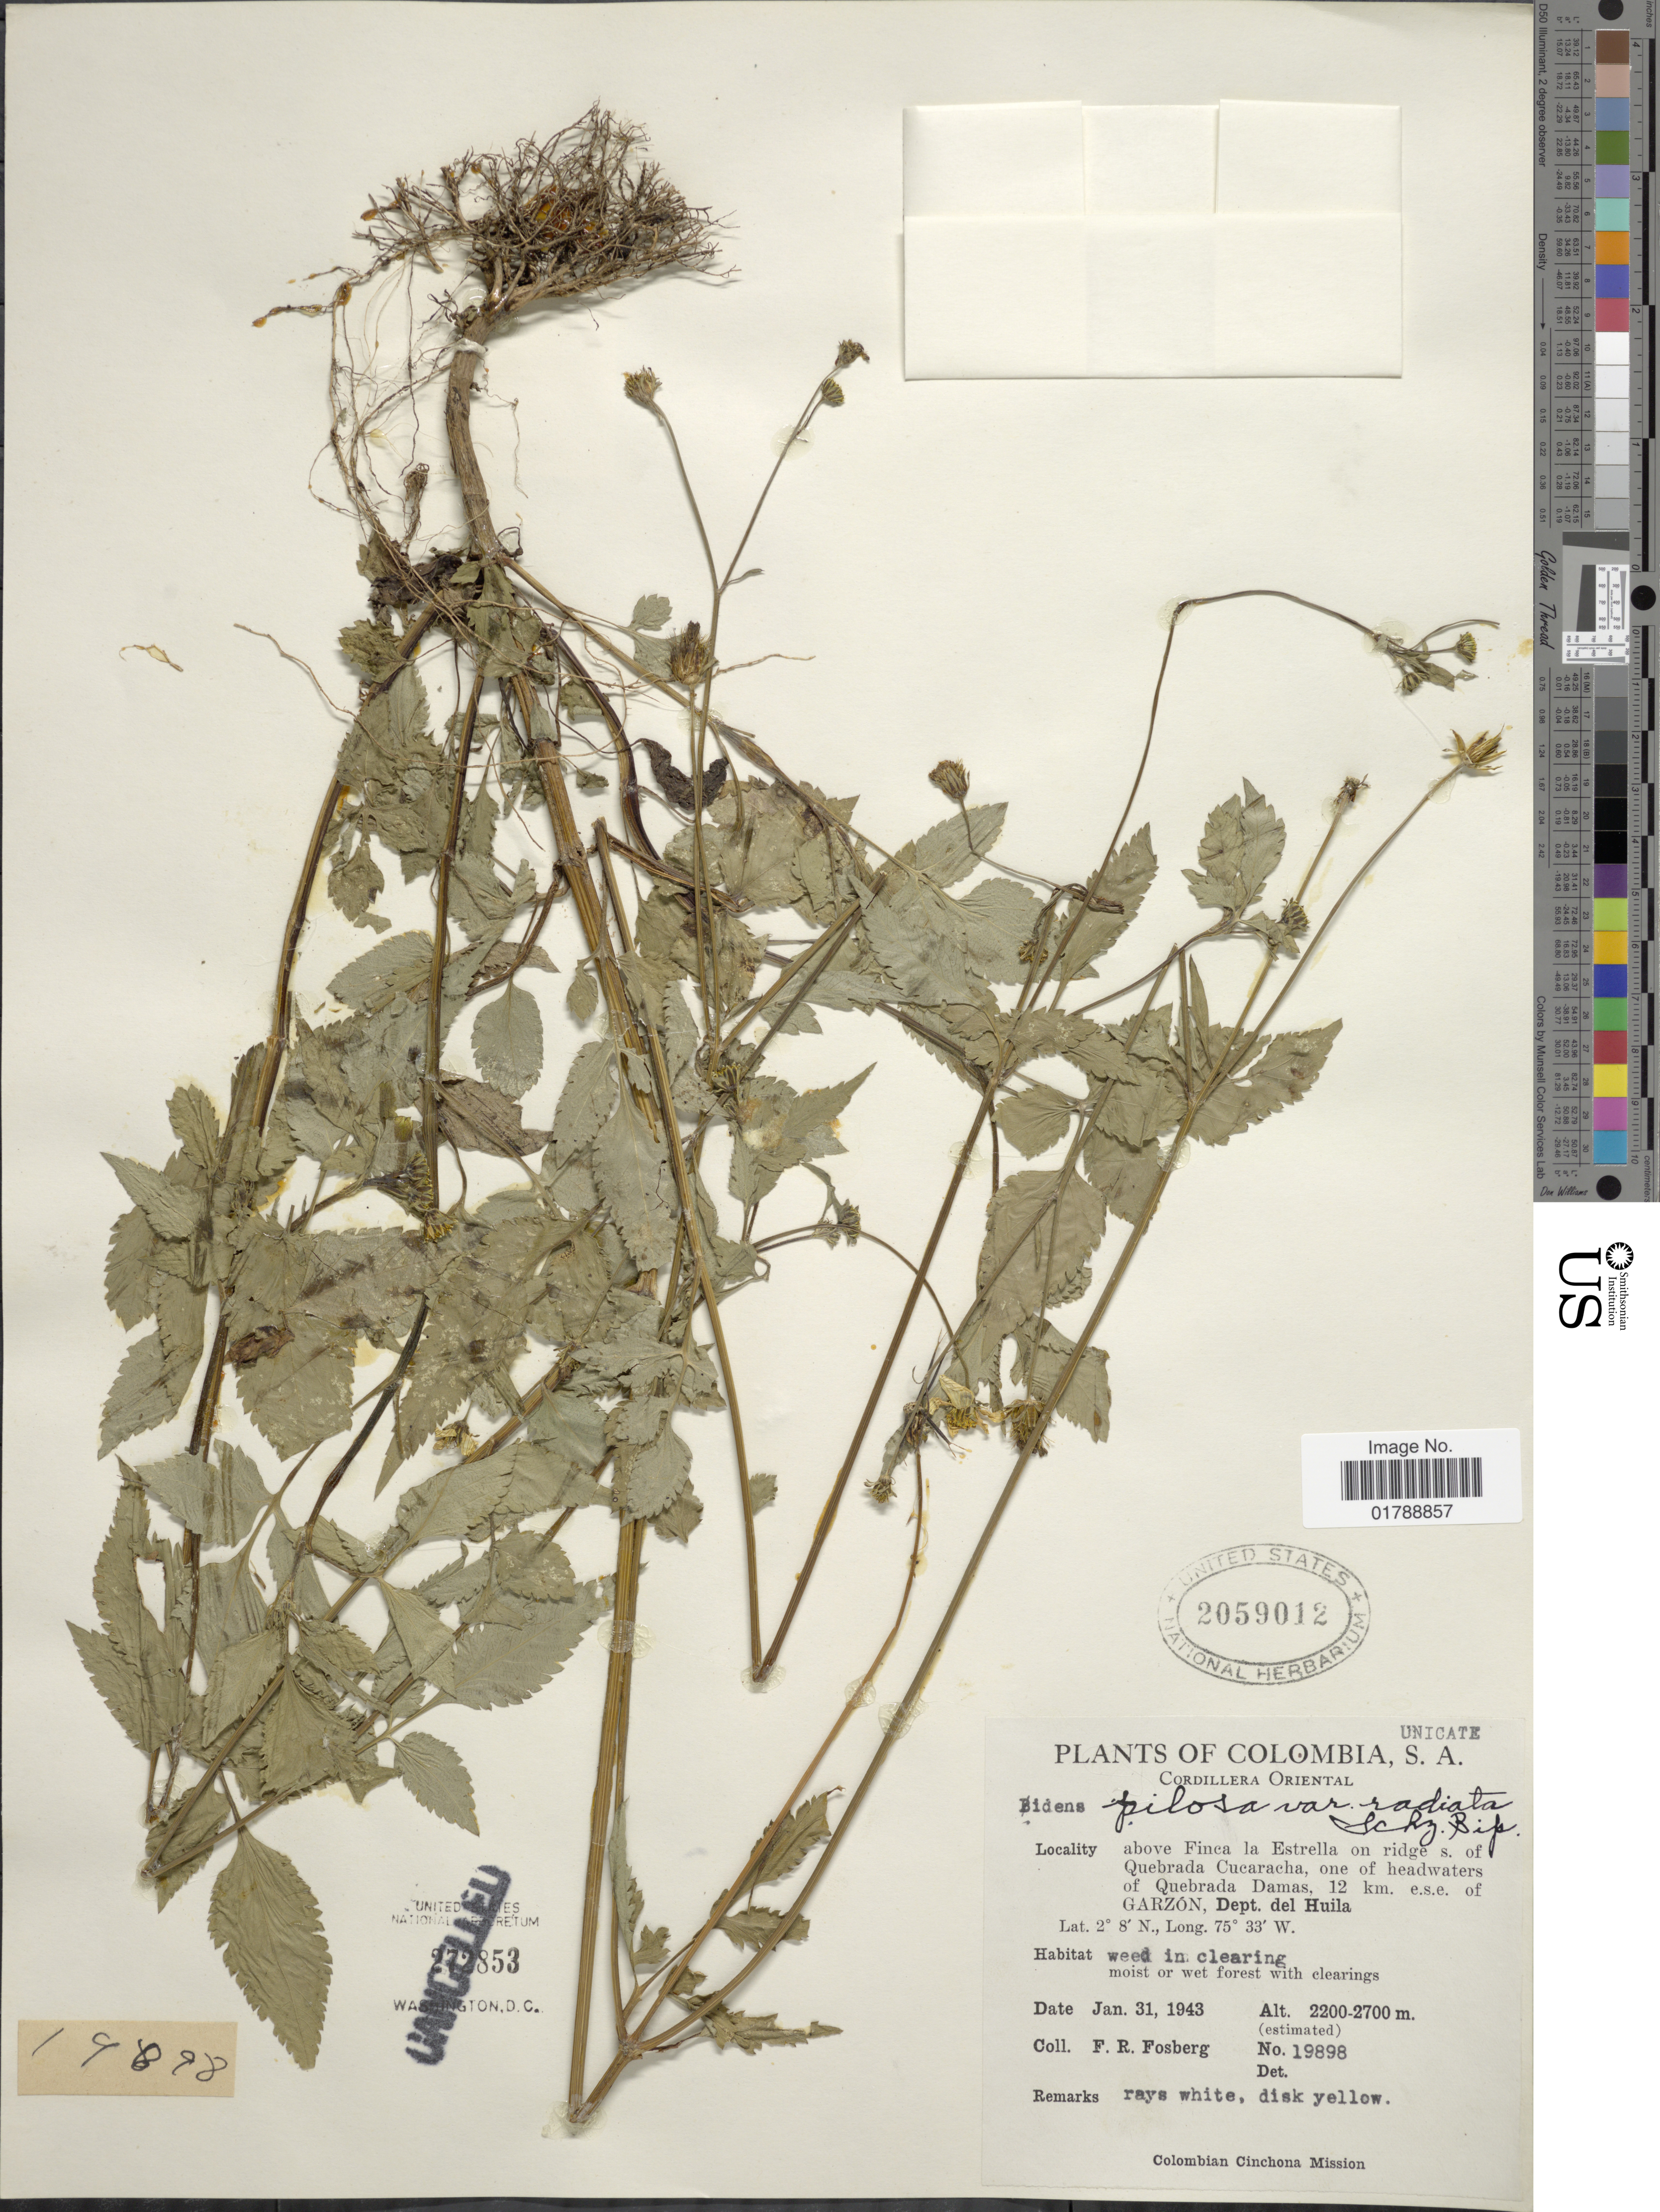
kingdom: Plantae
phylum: Tracheophyta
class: Magnoliopsida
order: Asterales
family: Asteraceae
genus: Bidens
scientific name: Bidens pilosa var. radiata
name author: (Sch. Bip.) J.A. Schmidt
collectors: F. R. Fosberg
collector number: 19898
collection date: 1943-01-31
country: Colombia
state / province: Huila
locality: Cordillera Oriental. above Finca la Estrella on ridge s. of Quebrada Cucaracha, one of headwaters of Quebrada Damas, 12 km. e.s.e. of Garzón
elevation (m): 2200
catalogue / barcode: US 2059012